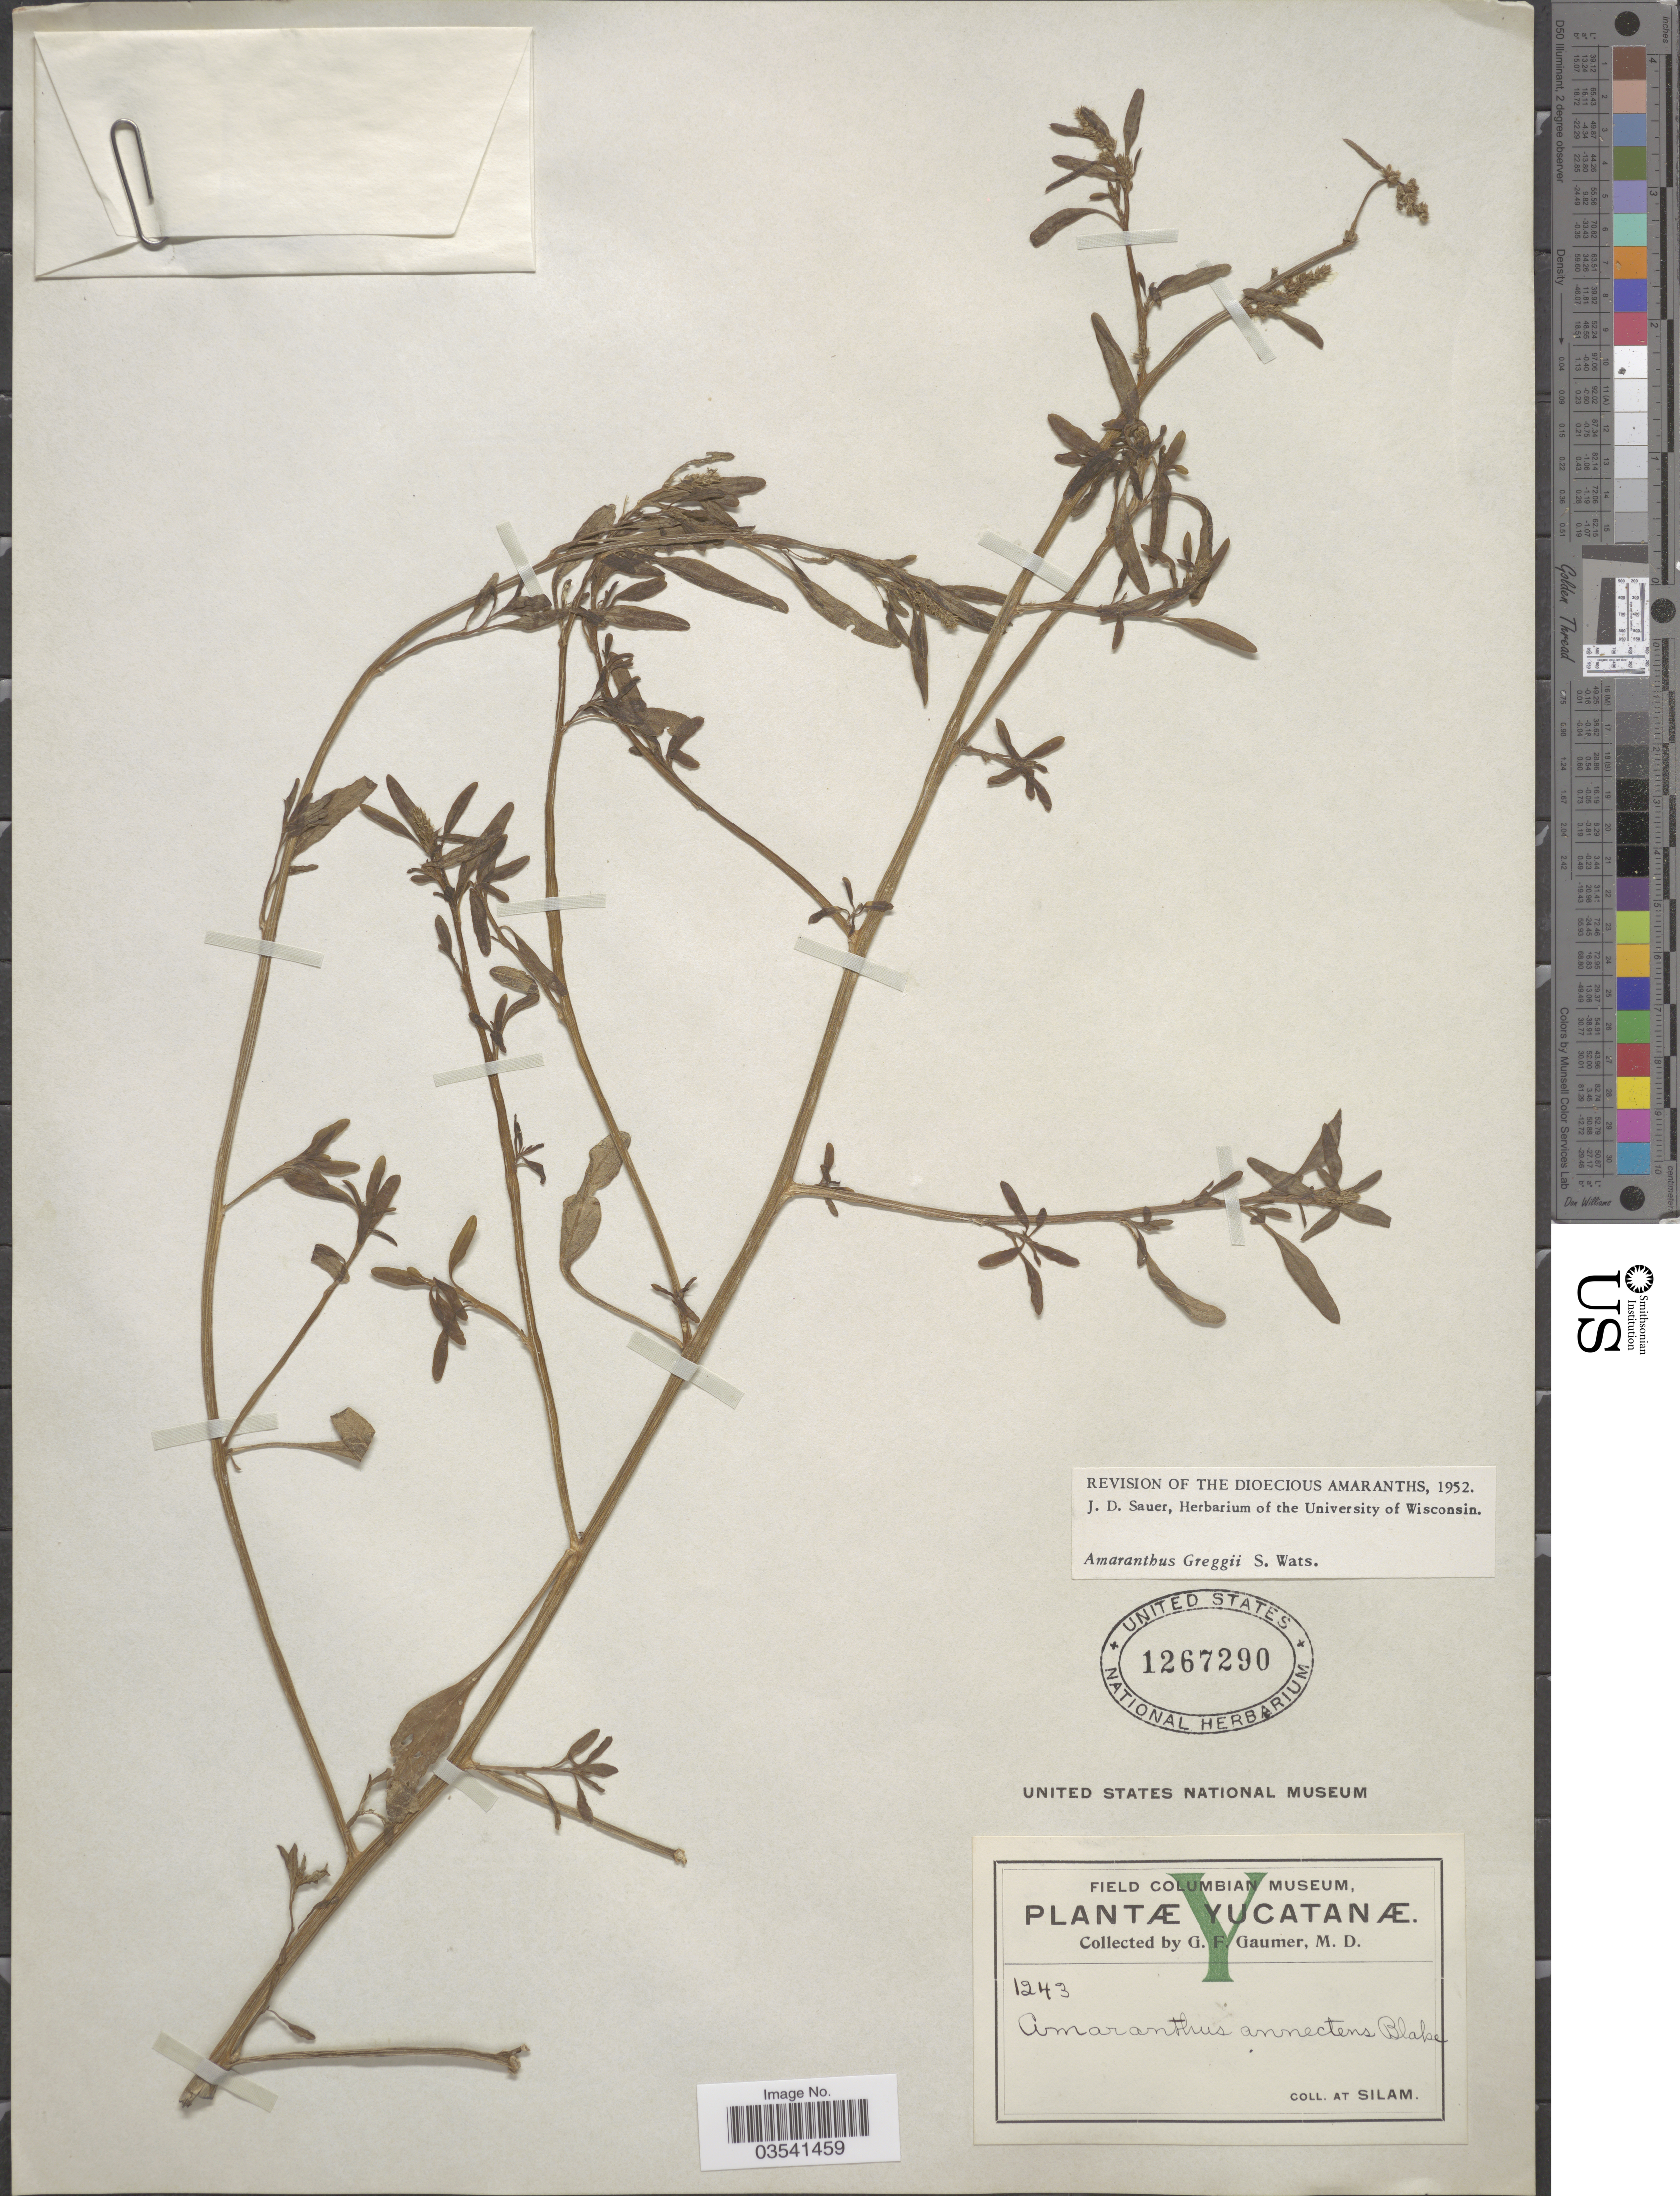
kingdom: Plantae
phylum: Tracheophyta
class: Magnoliopsida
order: Caryophyllales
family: Amaranthaceae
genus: Amaranthus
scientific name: Amaranthus greggii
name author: S. Watson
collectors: G. F. Gaumer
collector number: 1243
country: Mexico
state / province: Yucatán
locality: At Silam.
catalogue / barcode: US 1267290